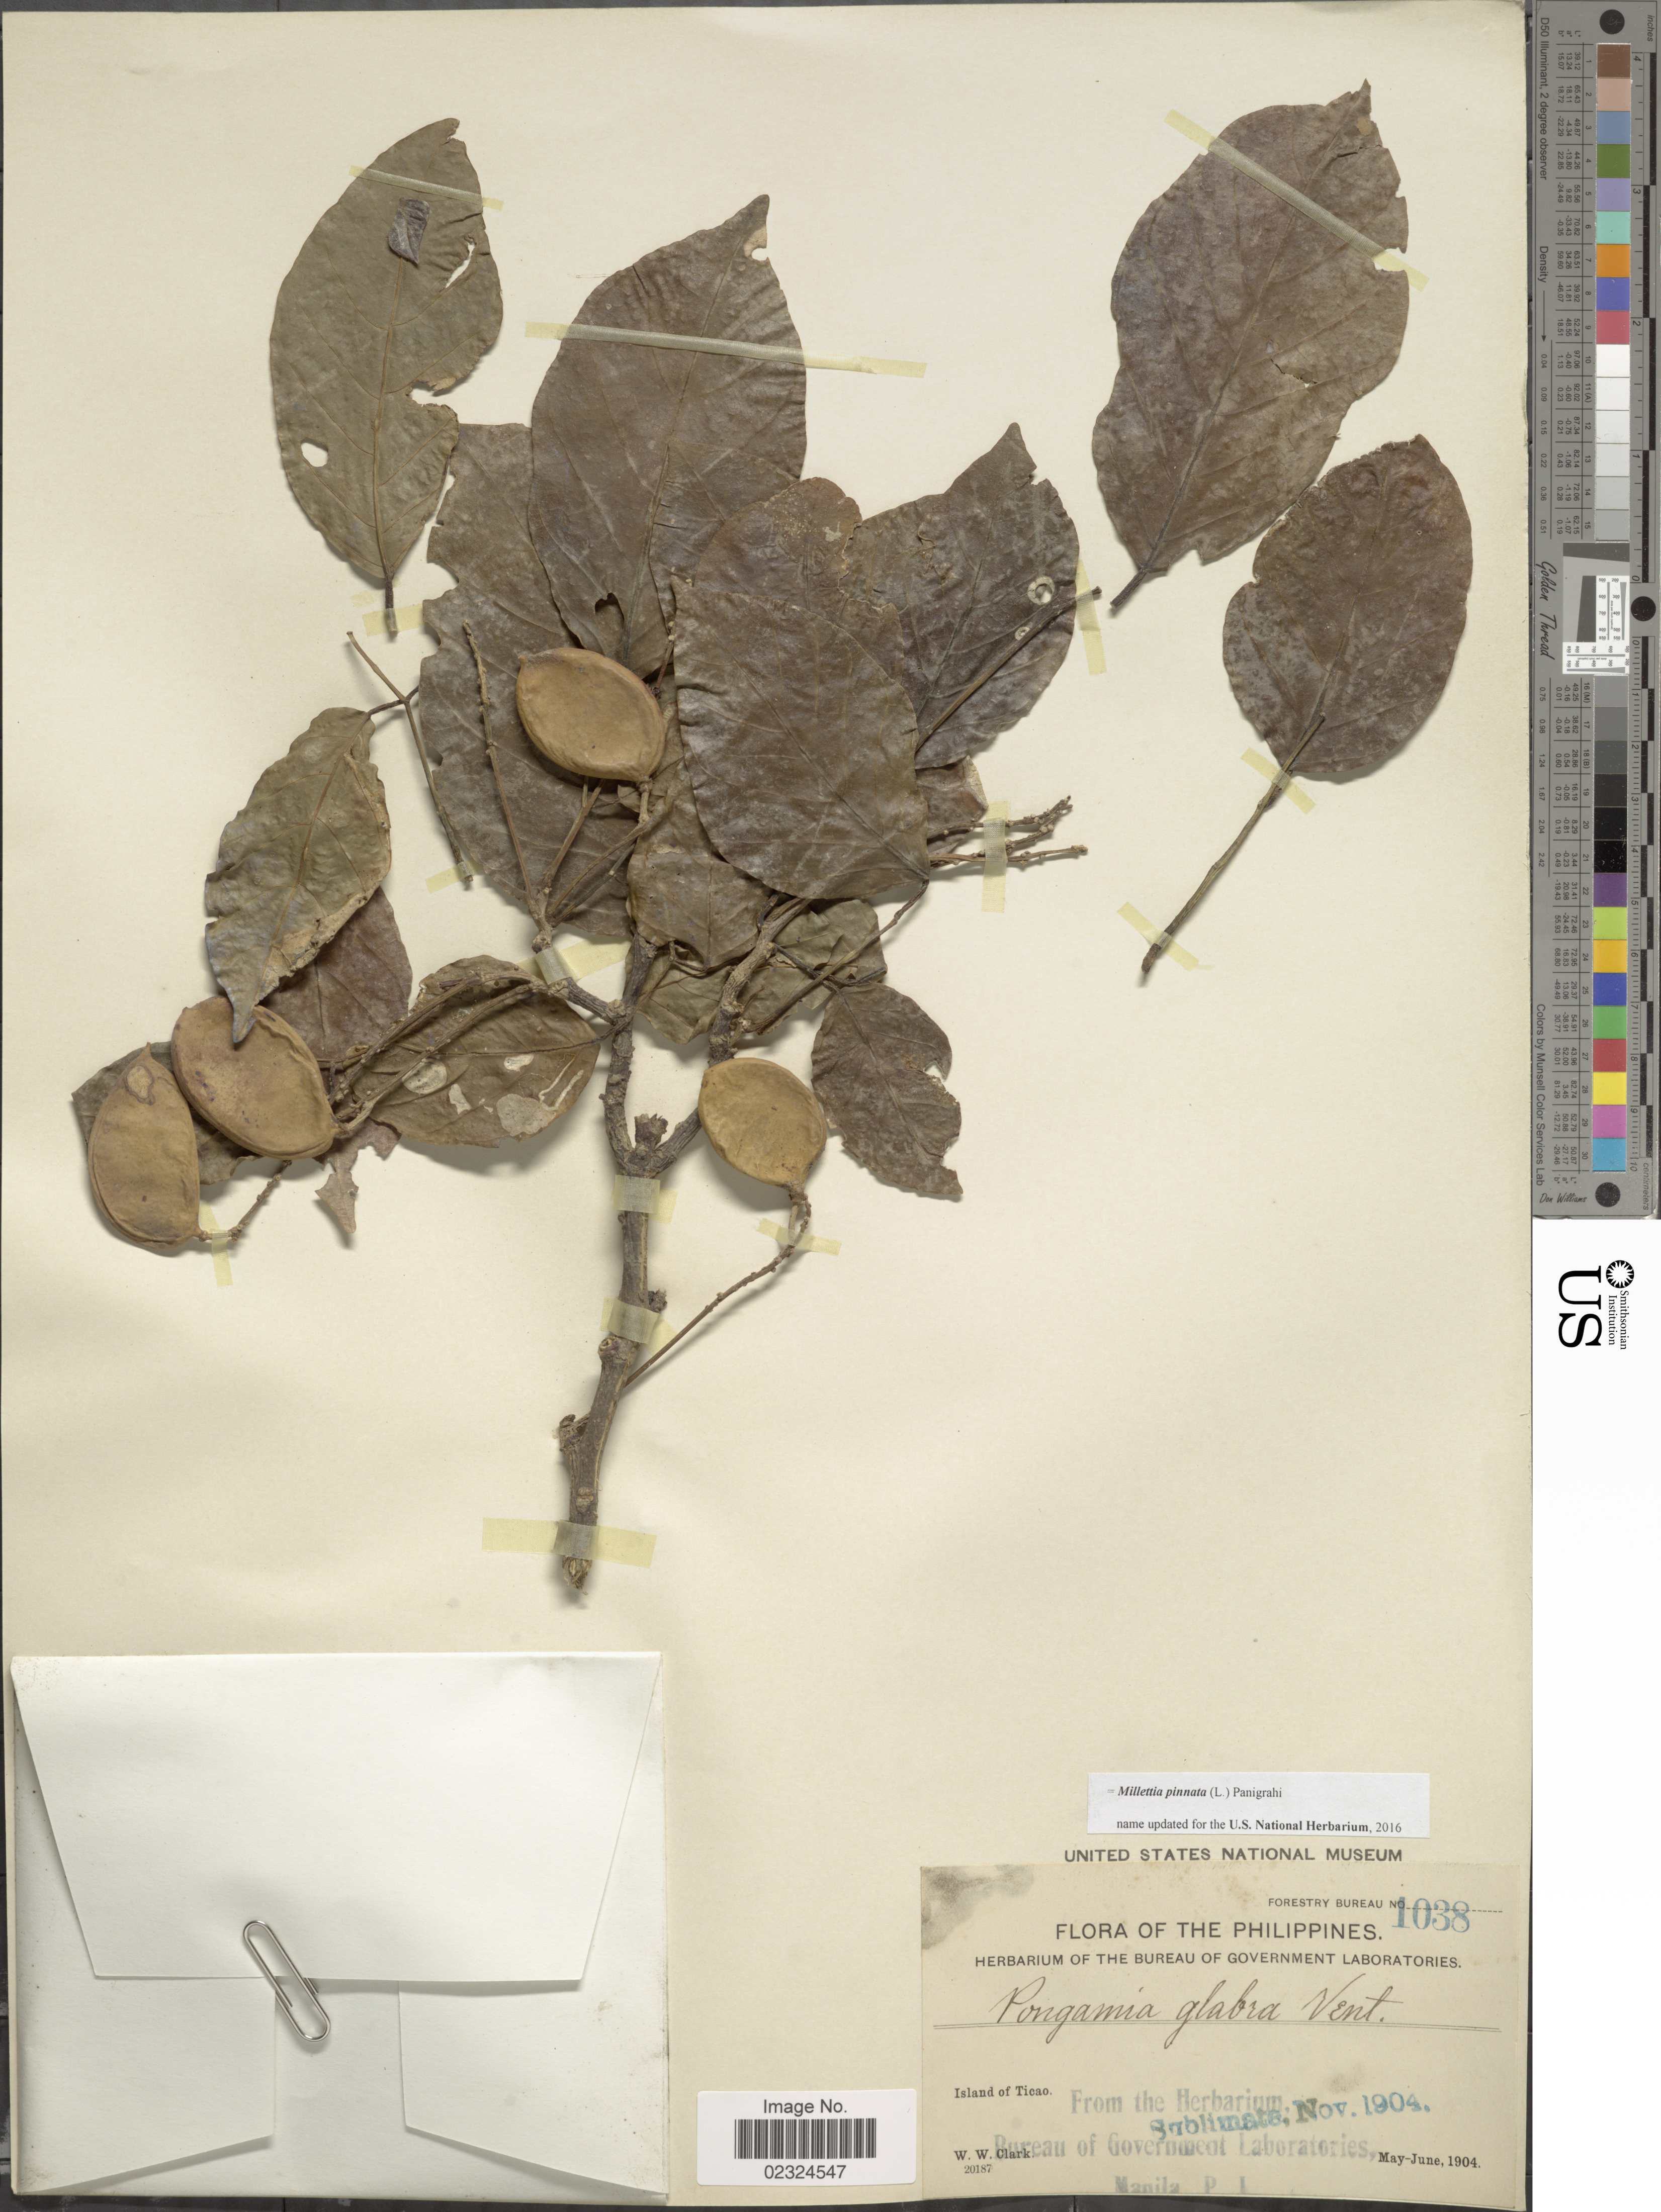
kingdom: Plantae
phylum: Tracheophyta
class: Magnoliopsida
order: Fabales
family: Fabaceae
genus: Millettia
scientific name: Millettia pinnata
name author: (L.) Panigrahi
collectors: W. W. Clark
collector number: Forestry Bureau 1038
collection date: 1904-11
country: Philippines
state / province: Bicol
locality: Island of Ticao.